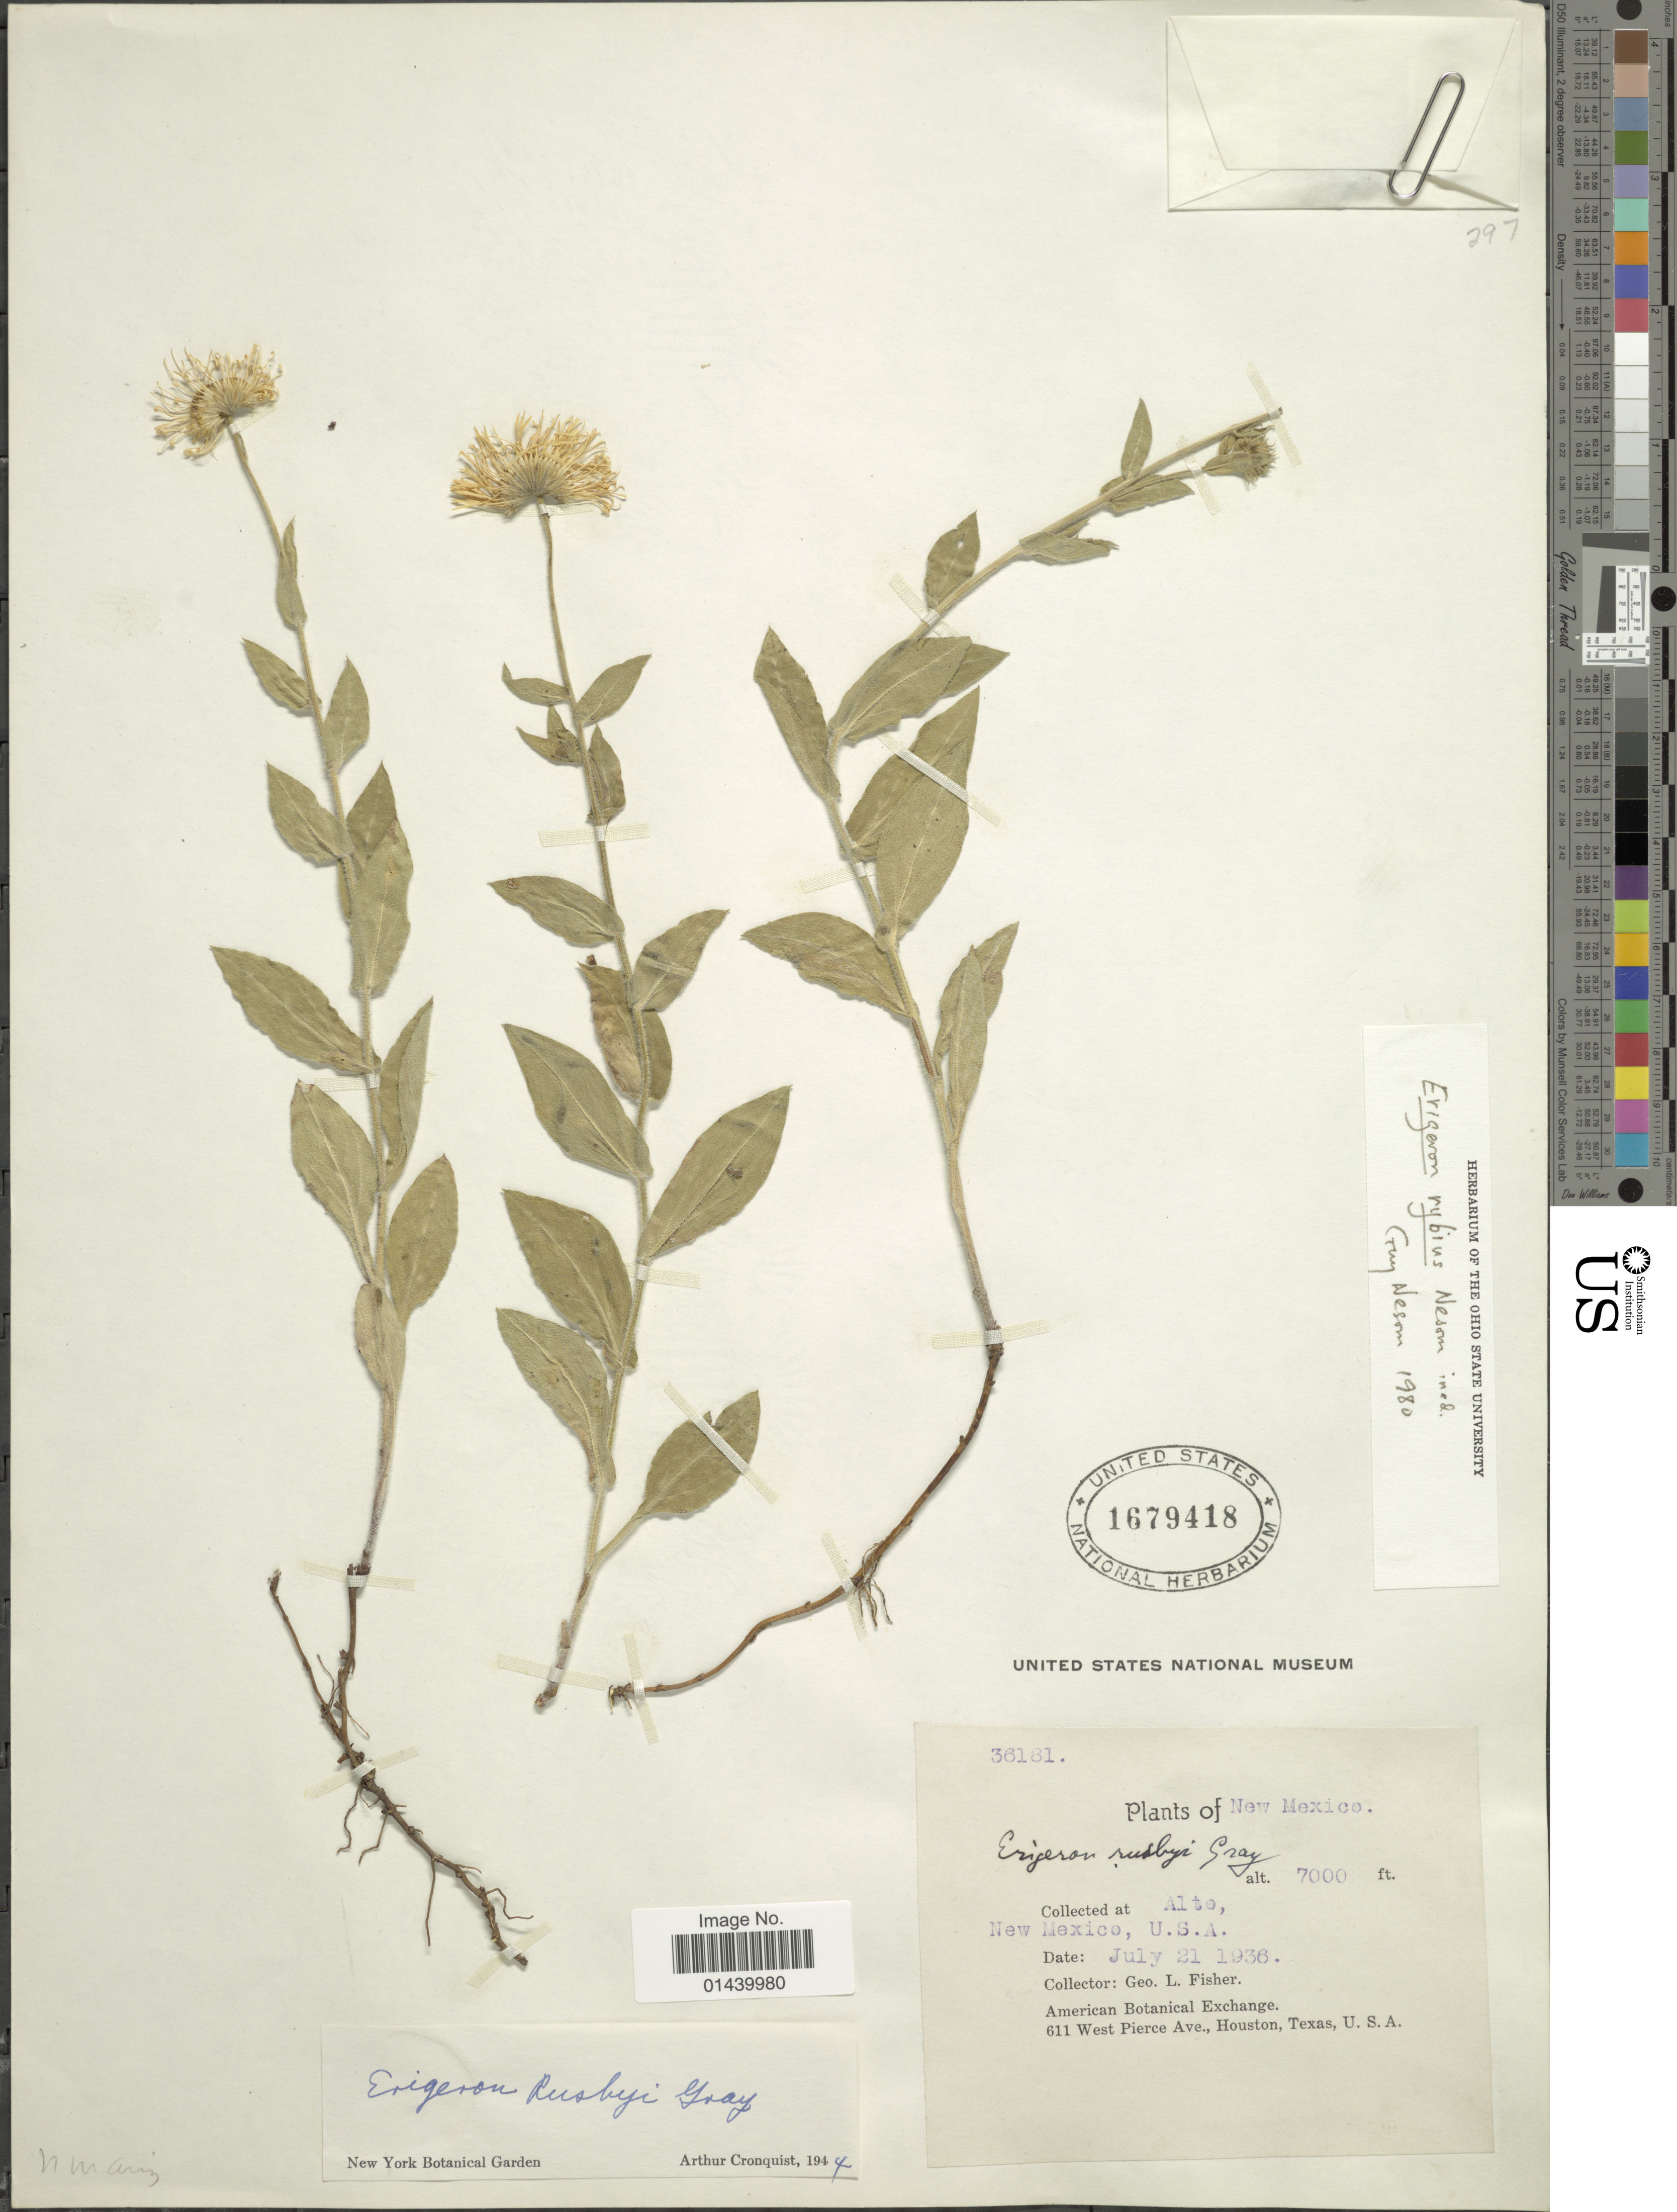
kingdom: Plantae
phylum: Tracheophyta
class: Magnoliopsida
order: Asterales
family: Asteraceae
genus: Erigeron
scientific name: Erigeron rybius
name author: G.L. Nesom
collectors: G. L. Fisher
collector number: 36181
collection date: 1936-07-21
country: United States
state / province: New Mexico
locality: Alto.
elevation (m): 2134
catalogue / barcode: US 1679418